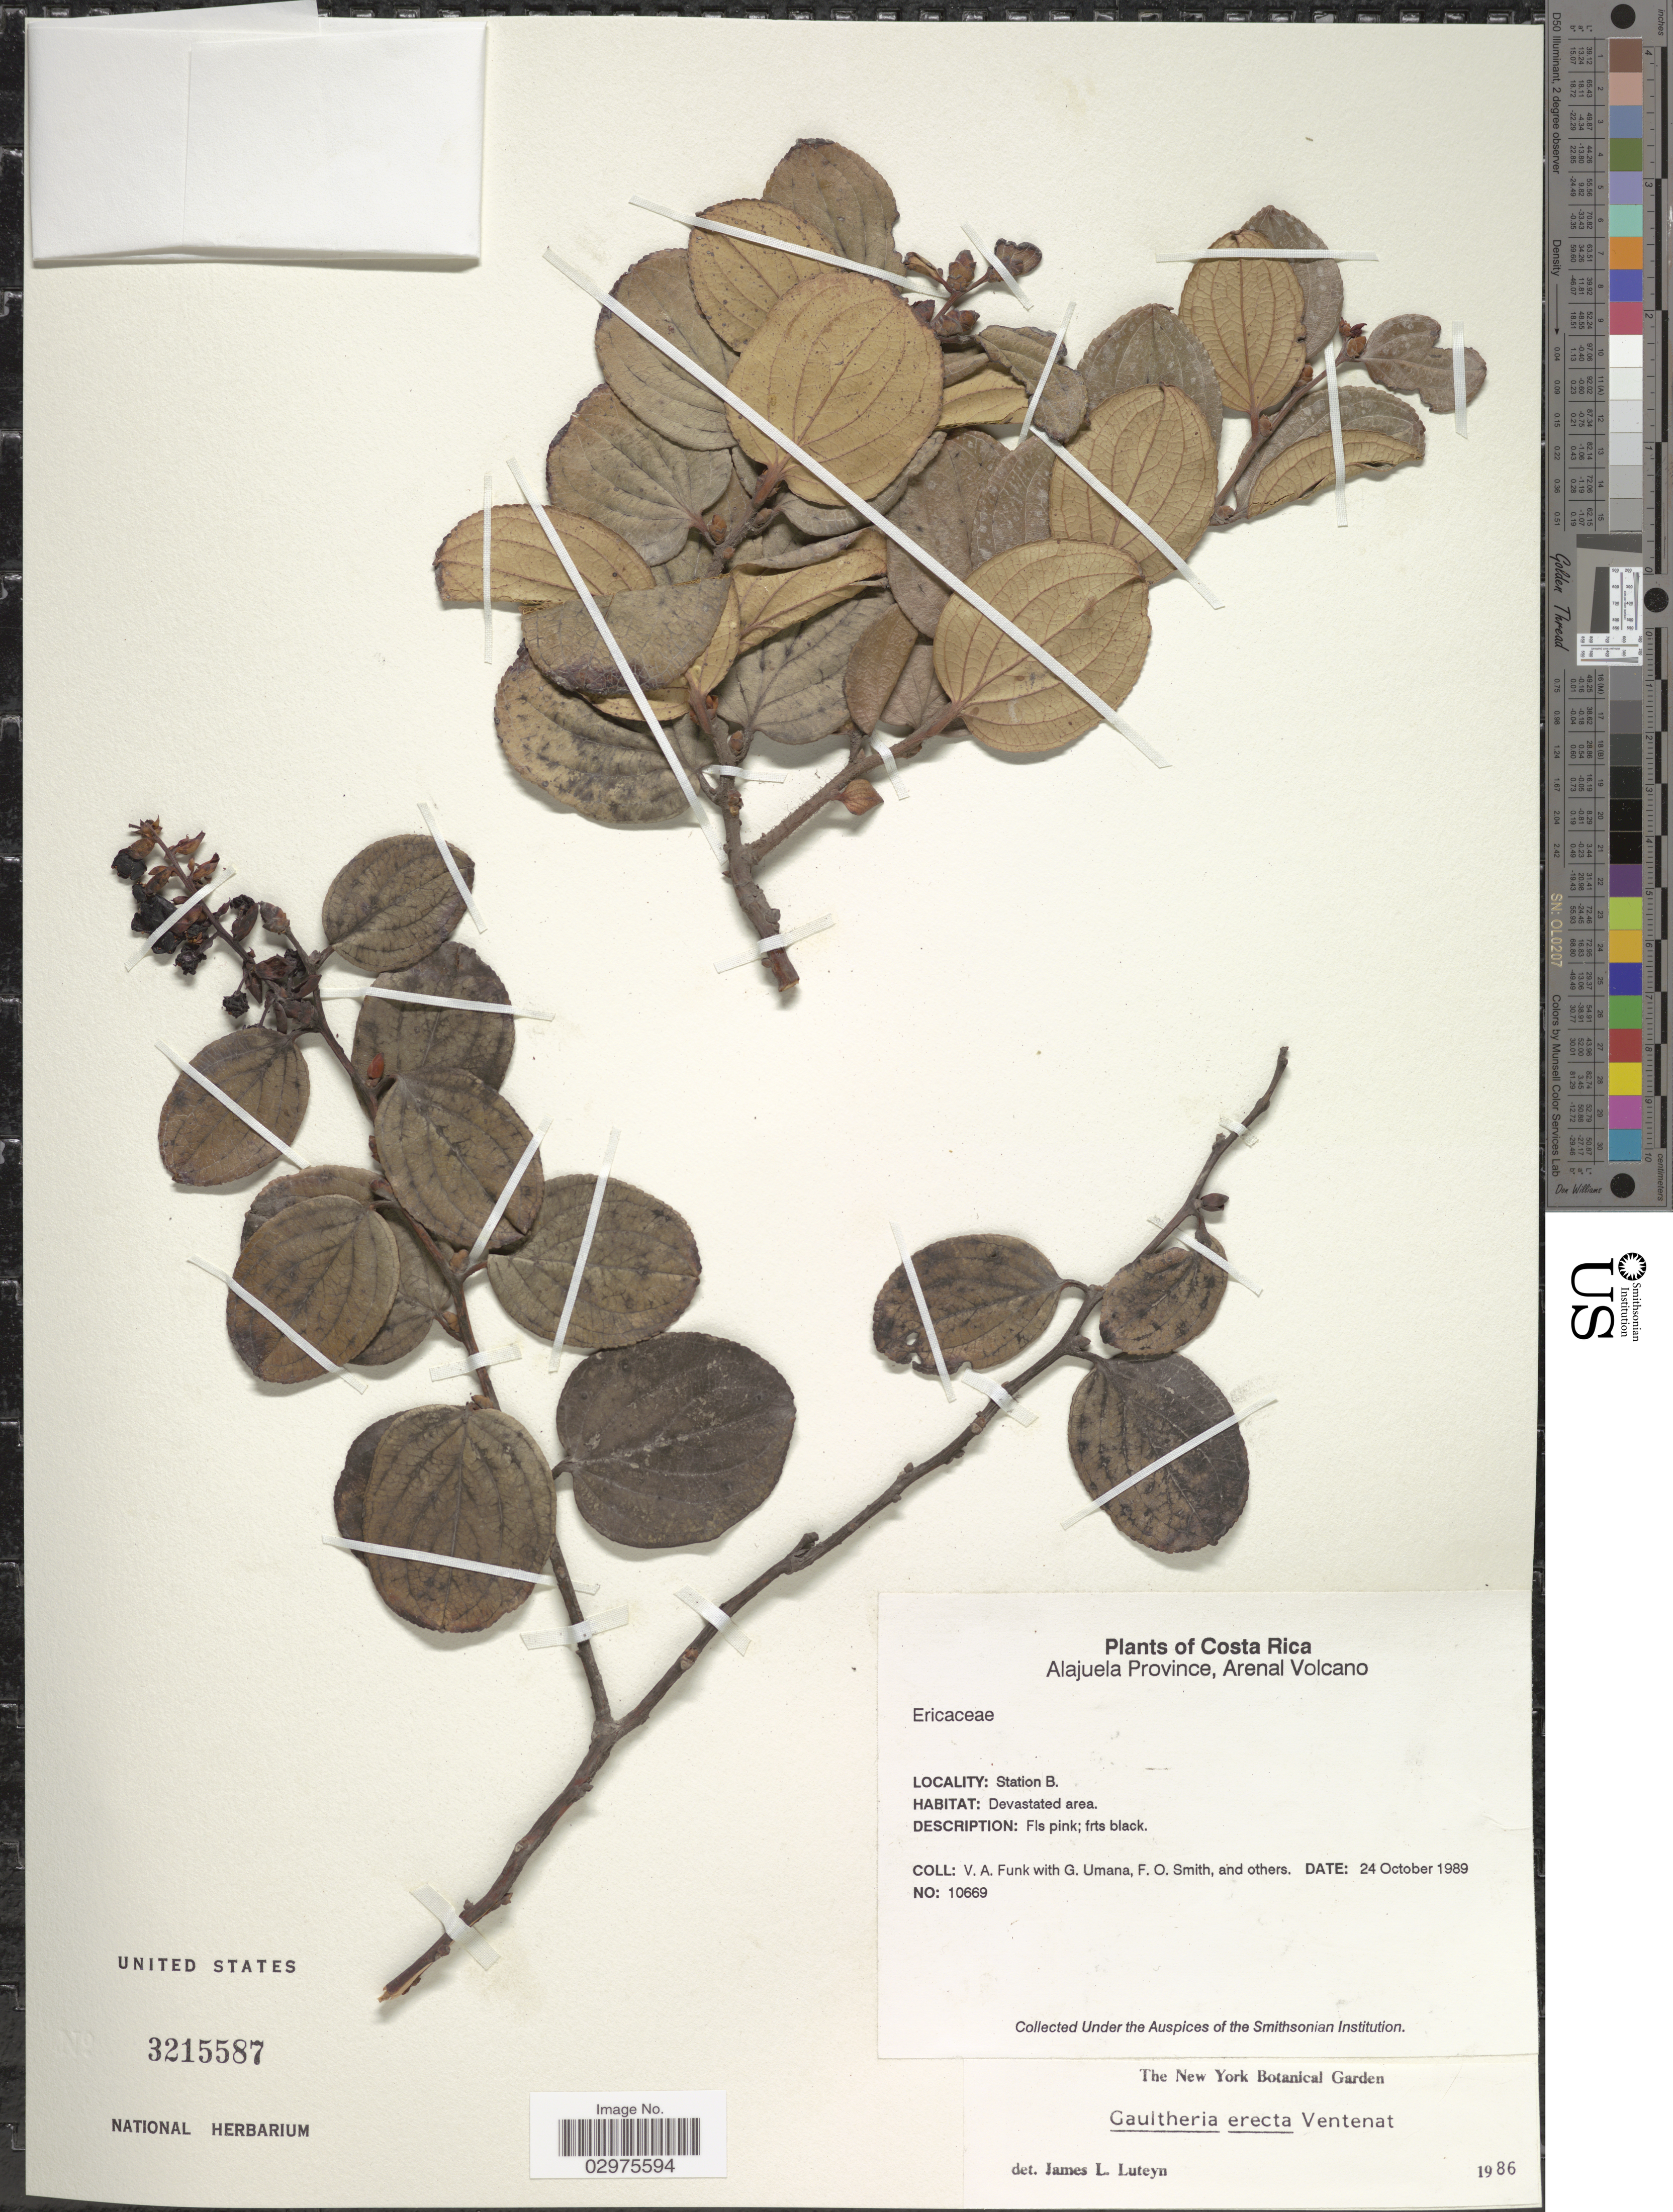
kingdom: Plantae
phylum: Tracheophyta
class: Magnoliopsida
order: Ericales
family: Ericaceae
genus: Gaultheria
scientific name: Gaultheria erecta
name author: Vent.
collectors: V. Funk, G. Umana, F. Smith & et al.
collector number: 10669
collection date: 1989-10-24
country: Costa Rica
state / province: Alajuela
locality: Arenal Volcano. Station B.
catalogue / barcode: US 3215587